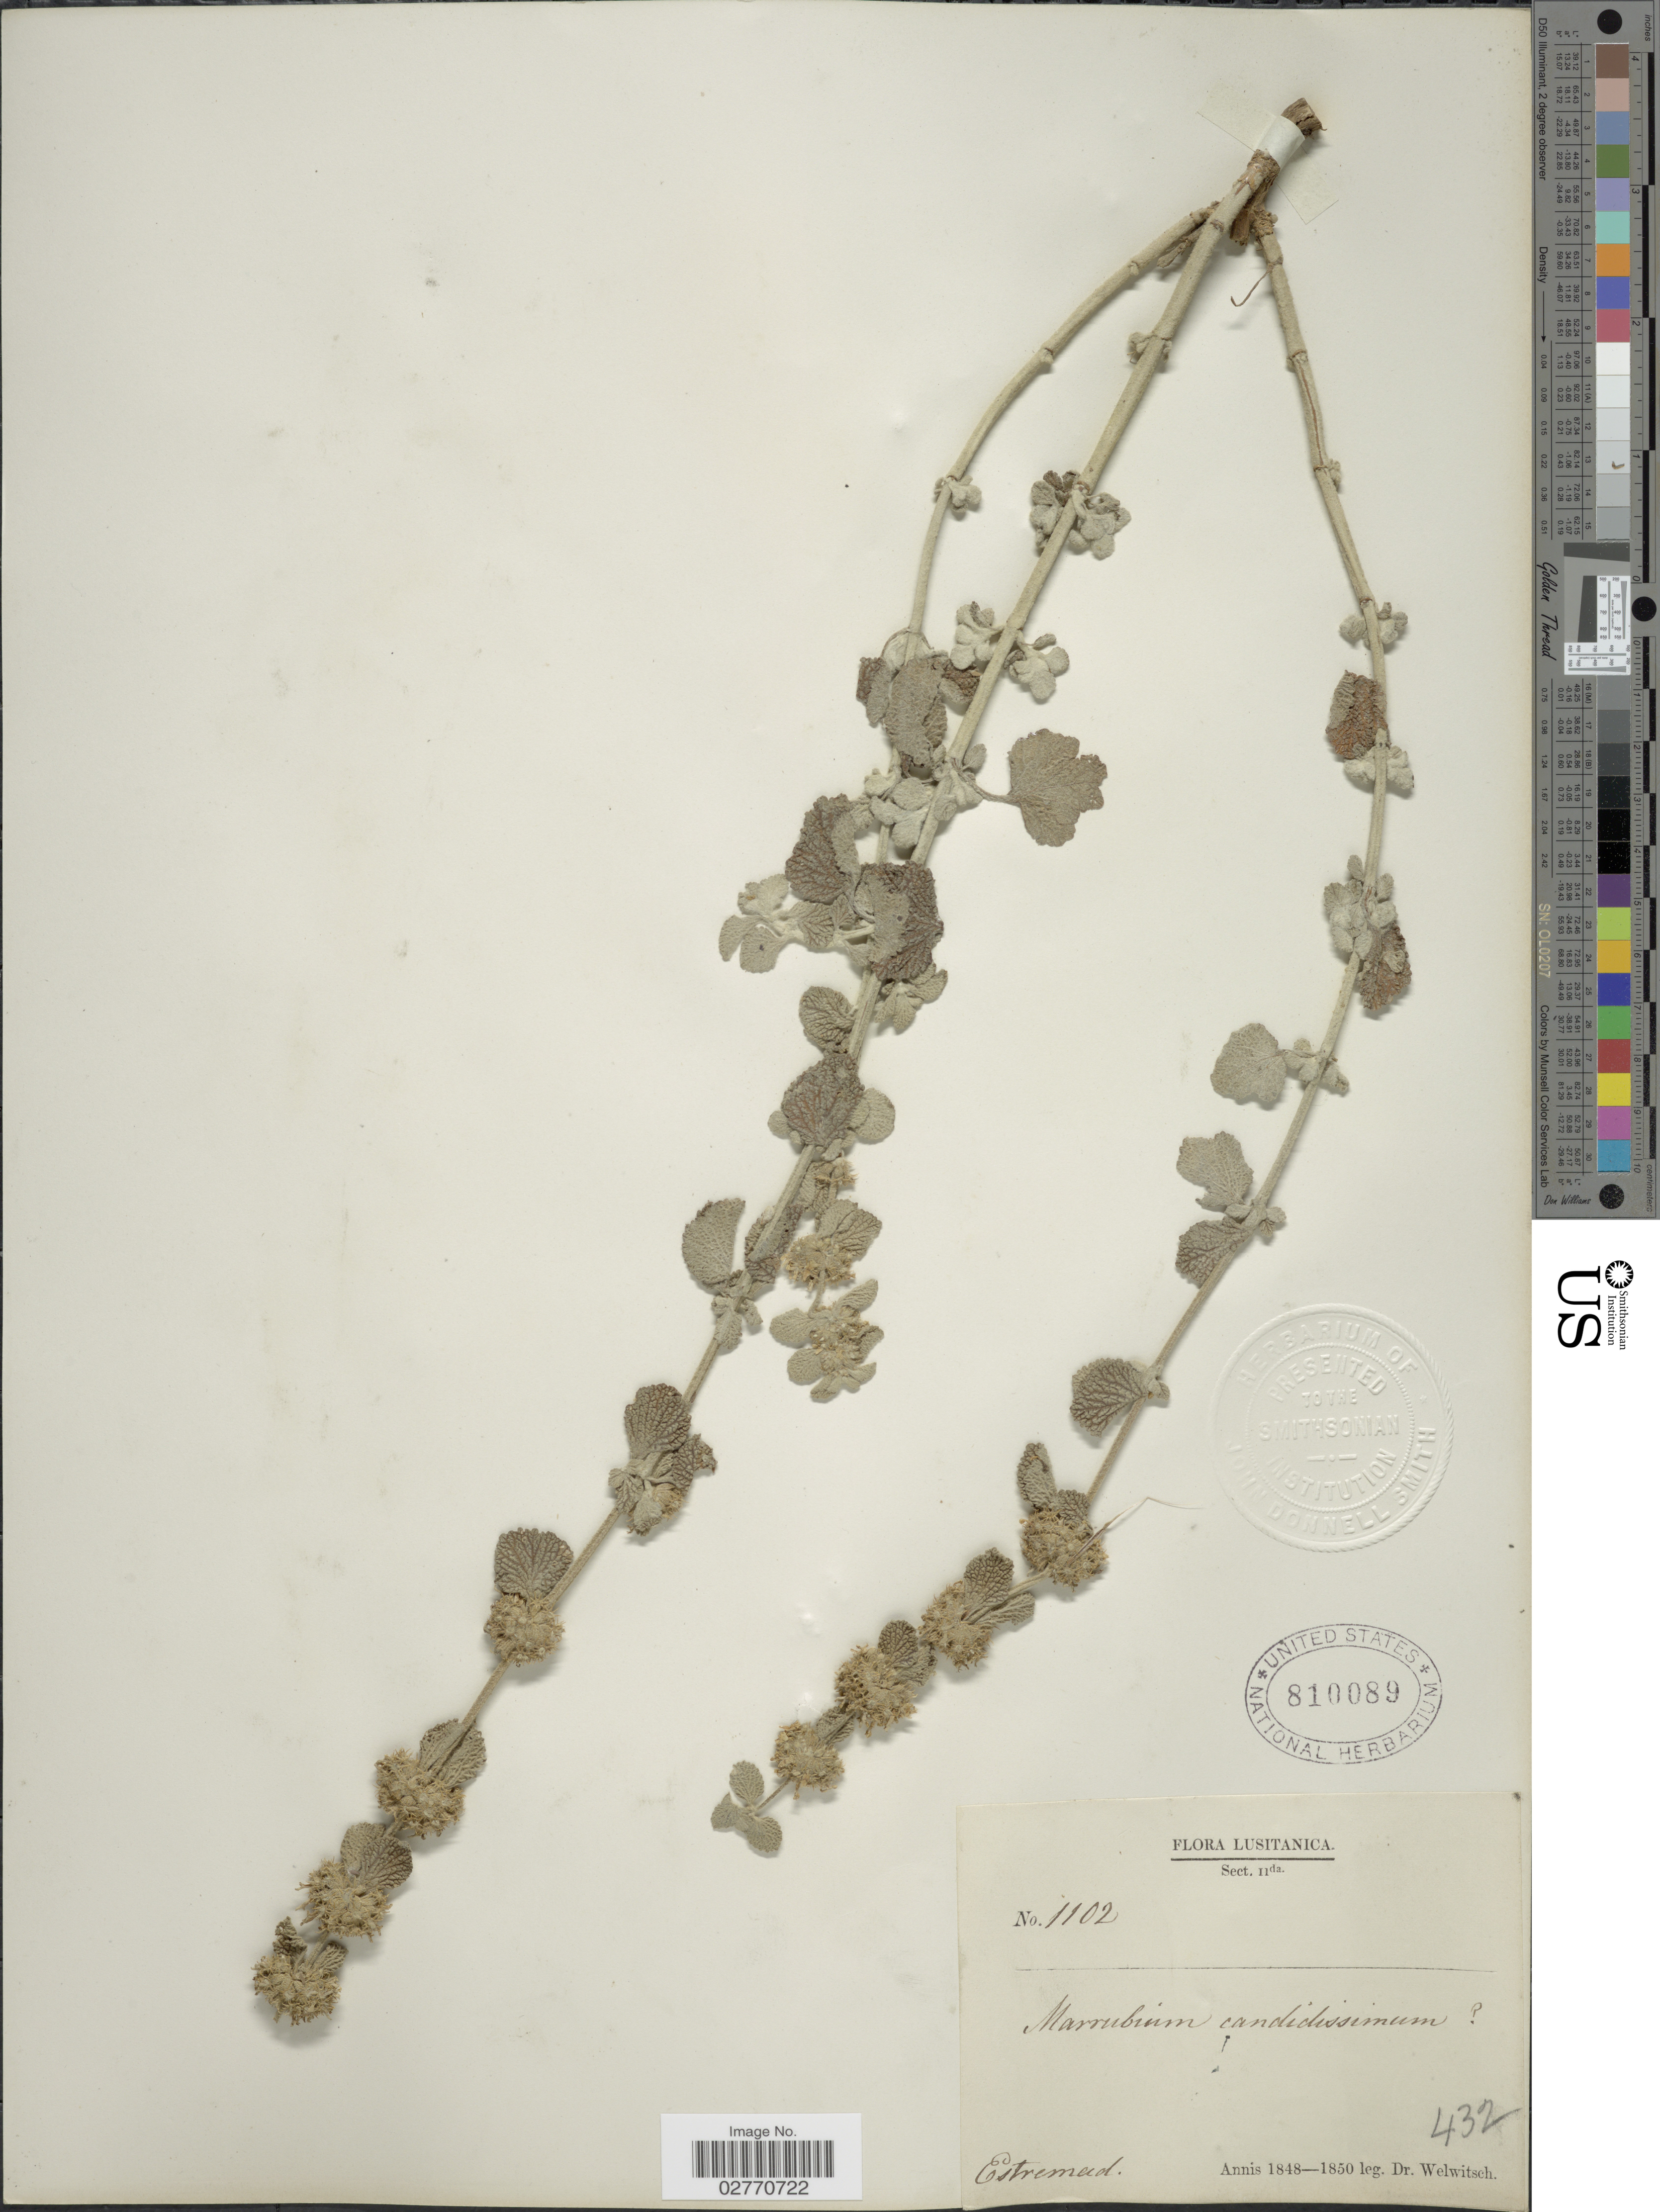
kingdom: Plantae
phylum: Tracheophyta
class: Magnoliopsida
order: Lamiales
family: Lamiaceae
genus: Marrubium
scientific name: Marrubium candidissimum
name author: L.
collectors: -. Welwitsch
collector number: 1102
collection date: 1848/1850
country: Portugal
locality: Lusitanica, Estremad.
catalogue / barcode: US 810089